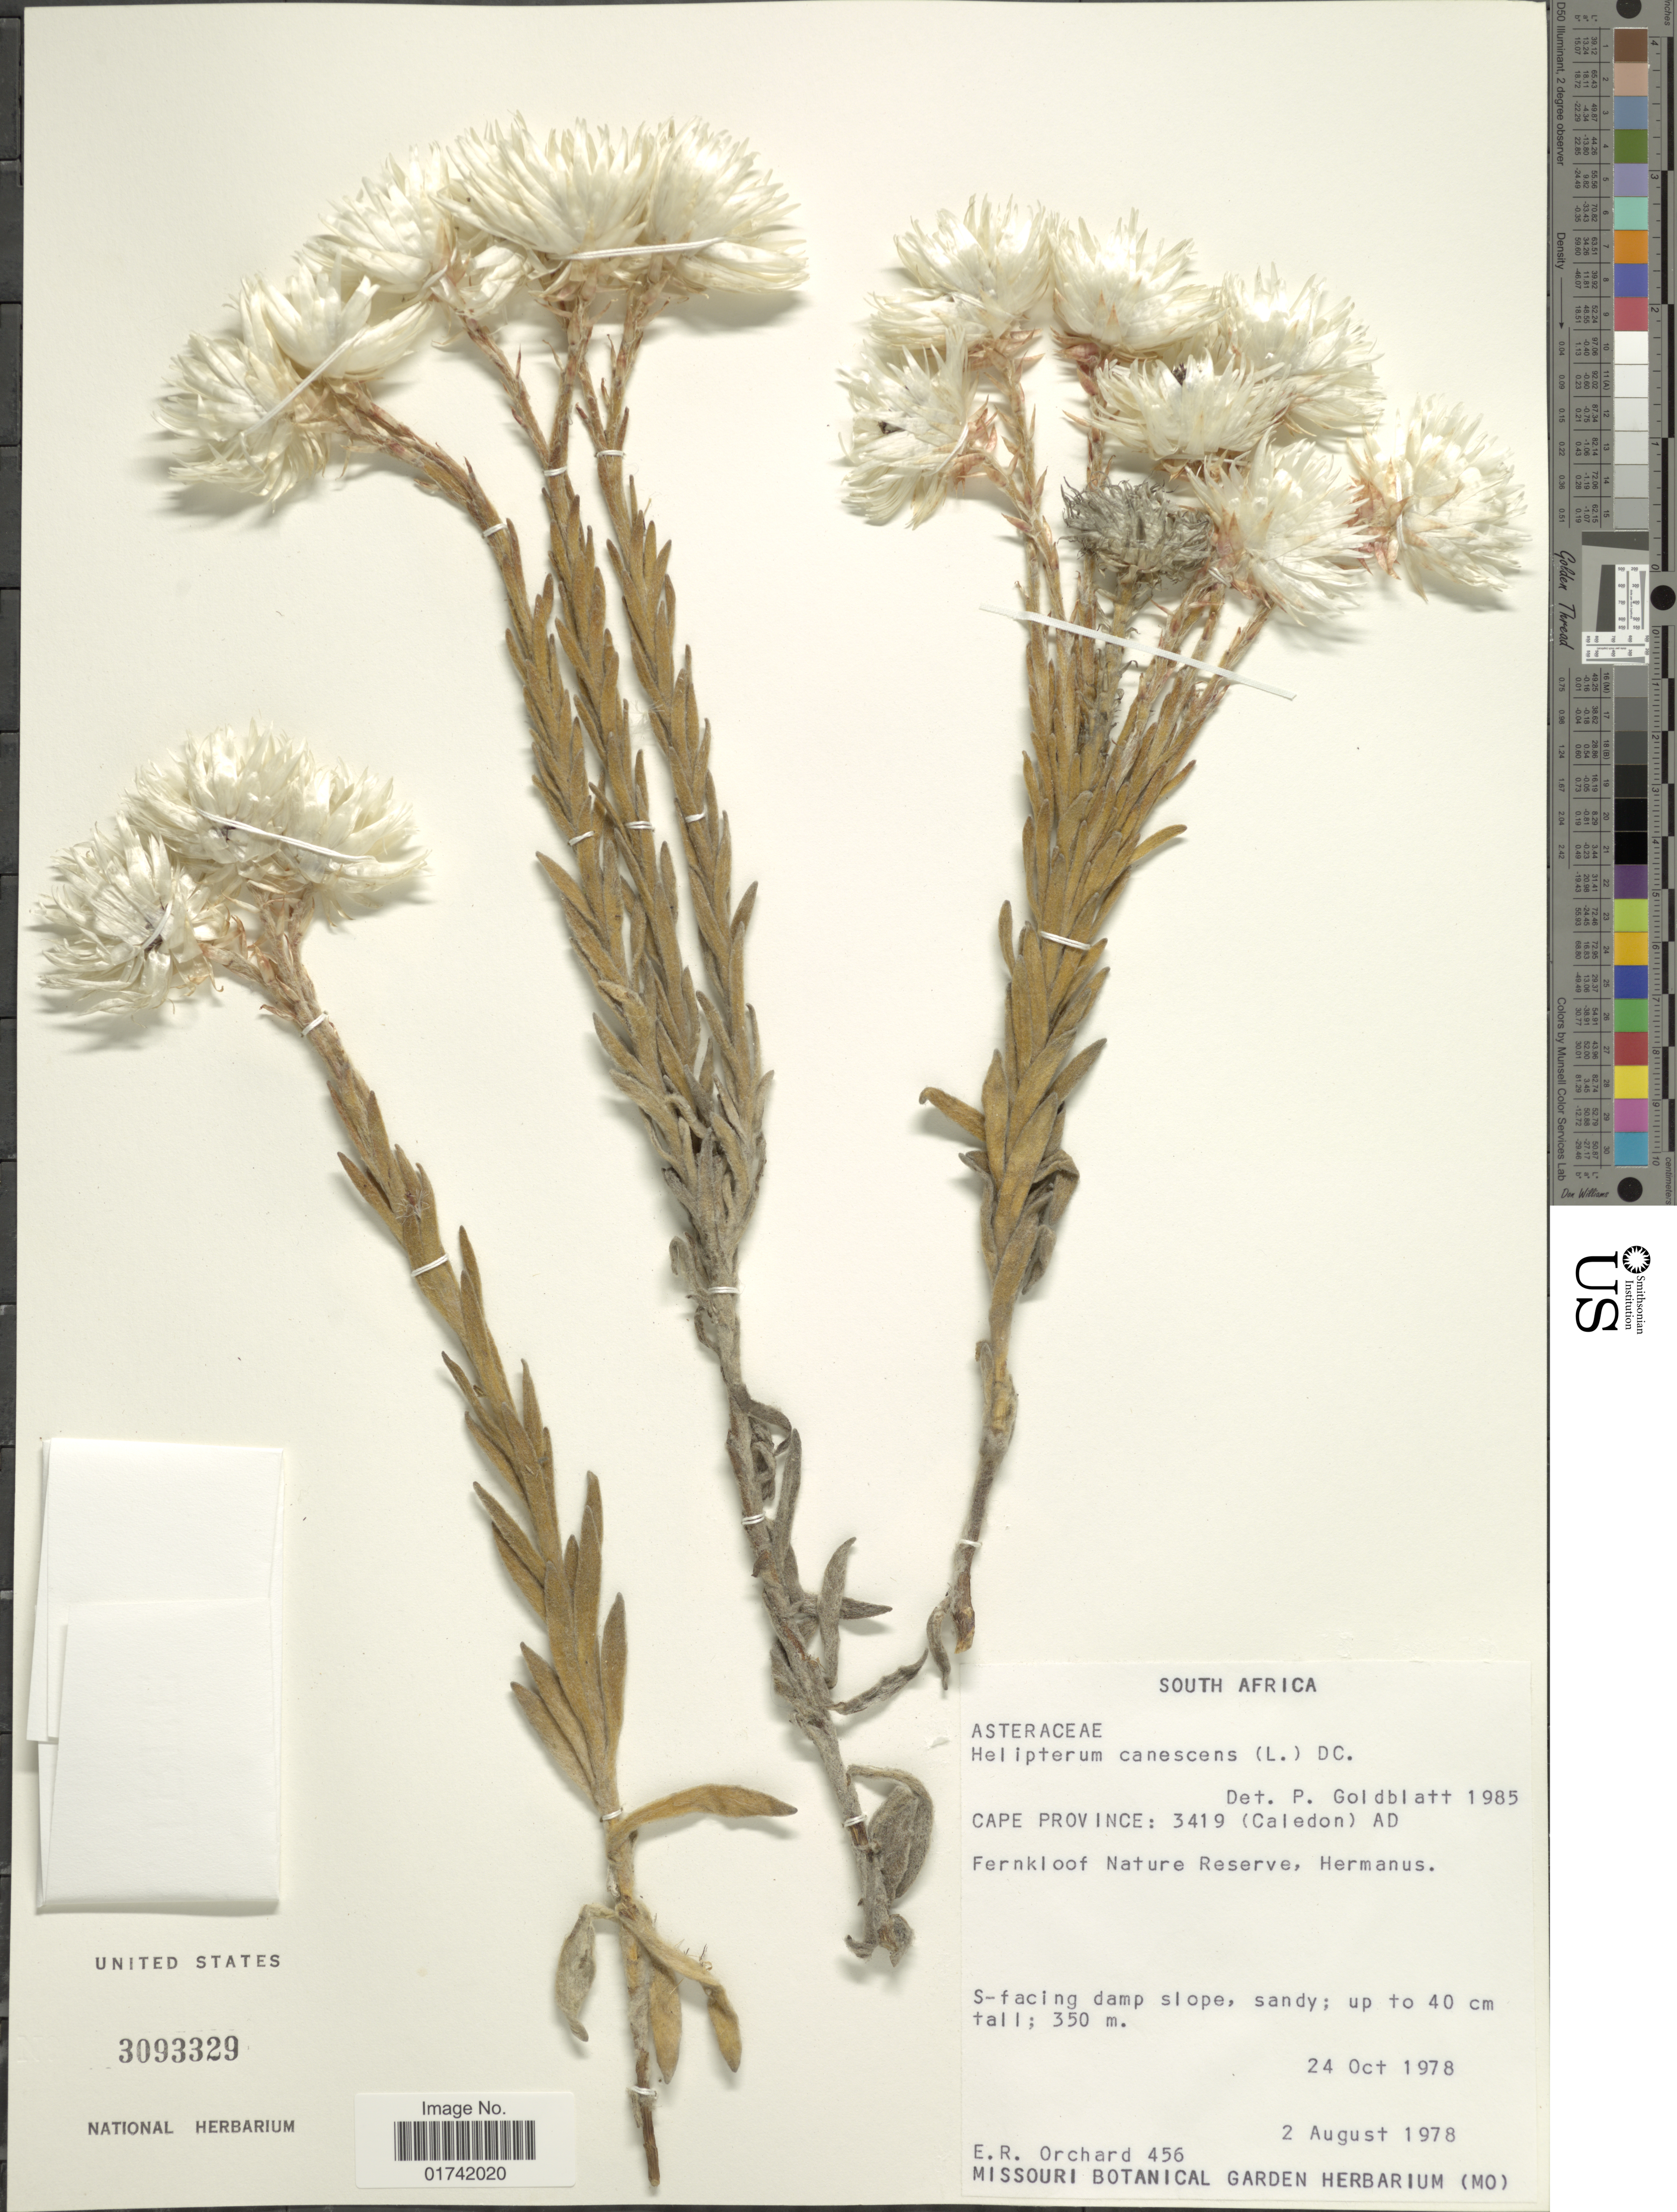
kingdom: Plantae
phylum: Tracheophyta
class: Magnoliopsida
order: Asterales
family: Asteraceae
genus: Helipterum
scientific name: Helipterum canescens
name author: DC.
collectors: E. Orchard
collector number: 456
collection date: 1978-08-02/1978-10-24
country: South Africa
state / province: Western Cape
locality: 3419 (caledon) AD. Fernkloof Narture Reserve, Hermanus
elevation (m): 350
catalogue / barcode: US 3093329